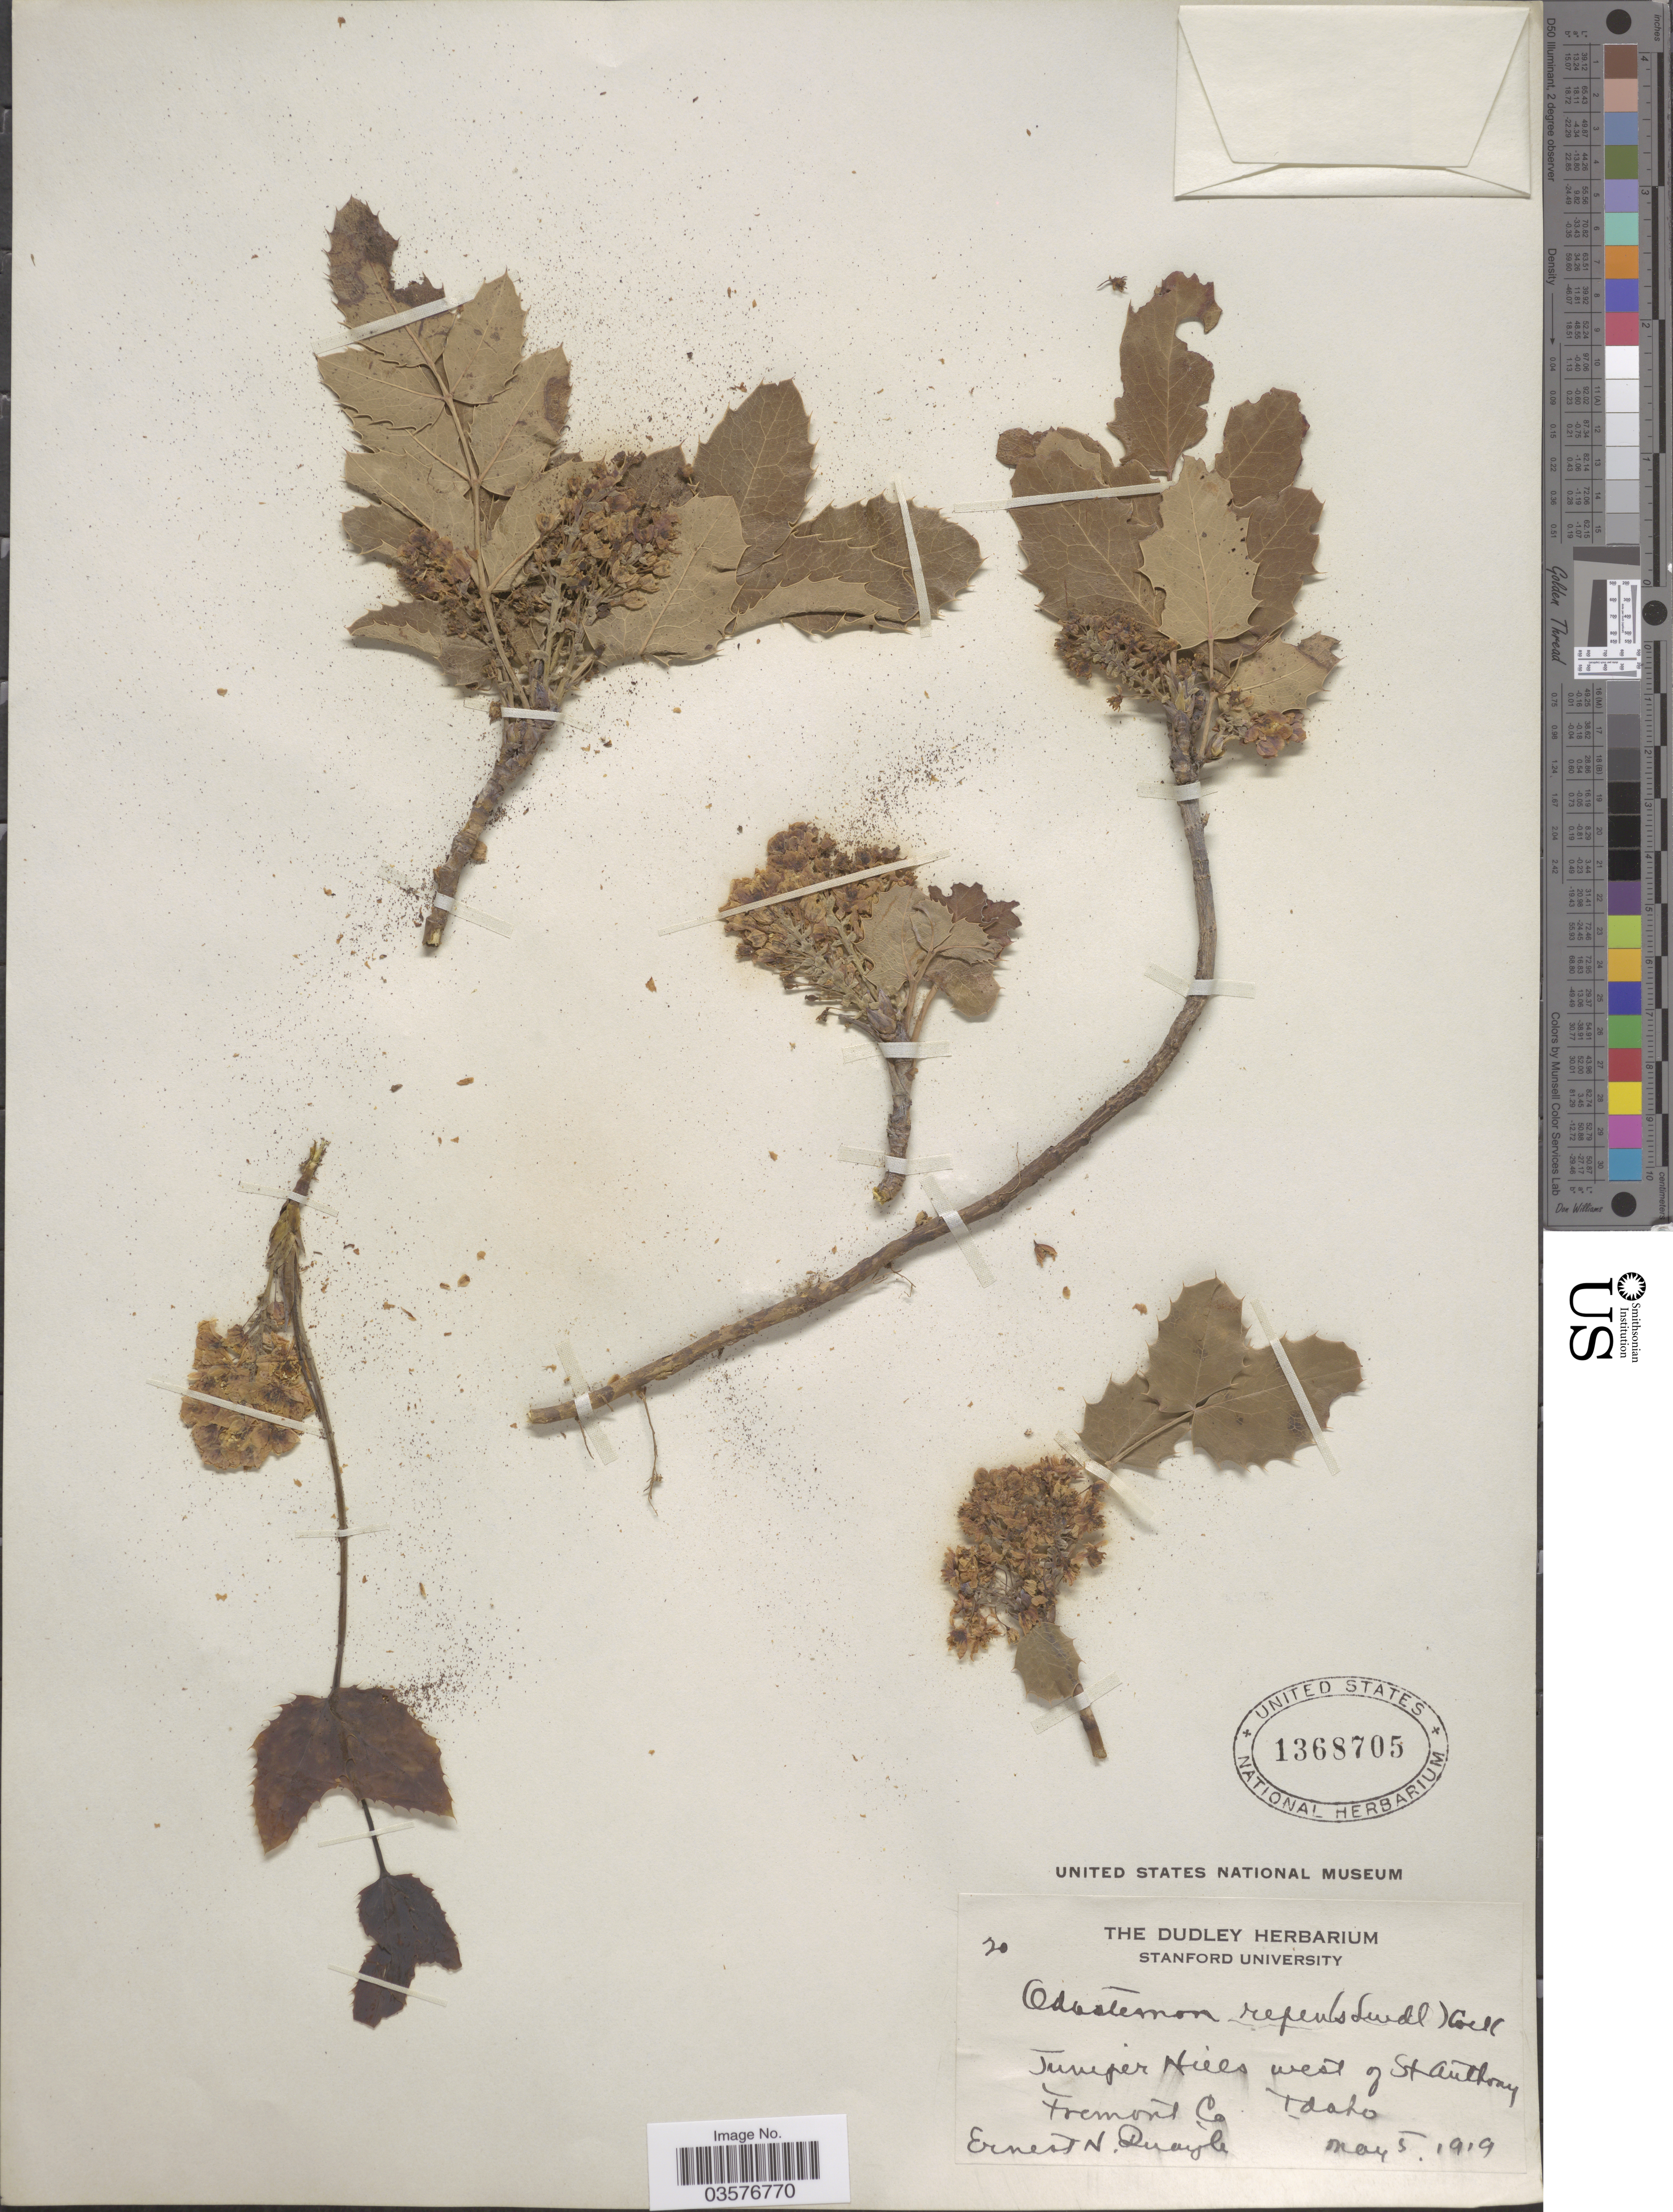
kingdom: Plantae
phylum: Tracheophyta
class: Magnoliopsida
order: Ranunculales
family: Berberidaceae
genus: Mahonia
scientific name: Mahonia repens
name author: (Lindl.) G. Don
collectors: E. Quayle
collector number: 20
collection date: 1919-05-05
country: United States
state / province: Idaho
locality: Juniper Hills west of St Anthony. Fremont Co.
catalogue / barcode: US 1368705